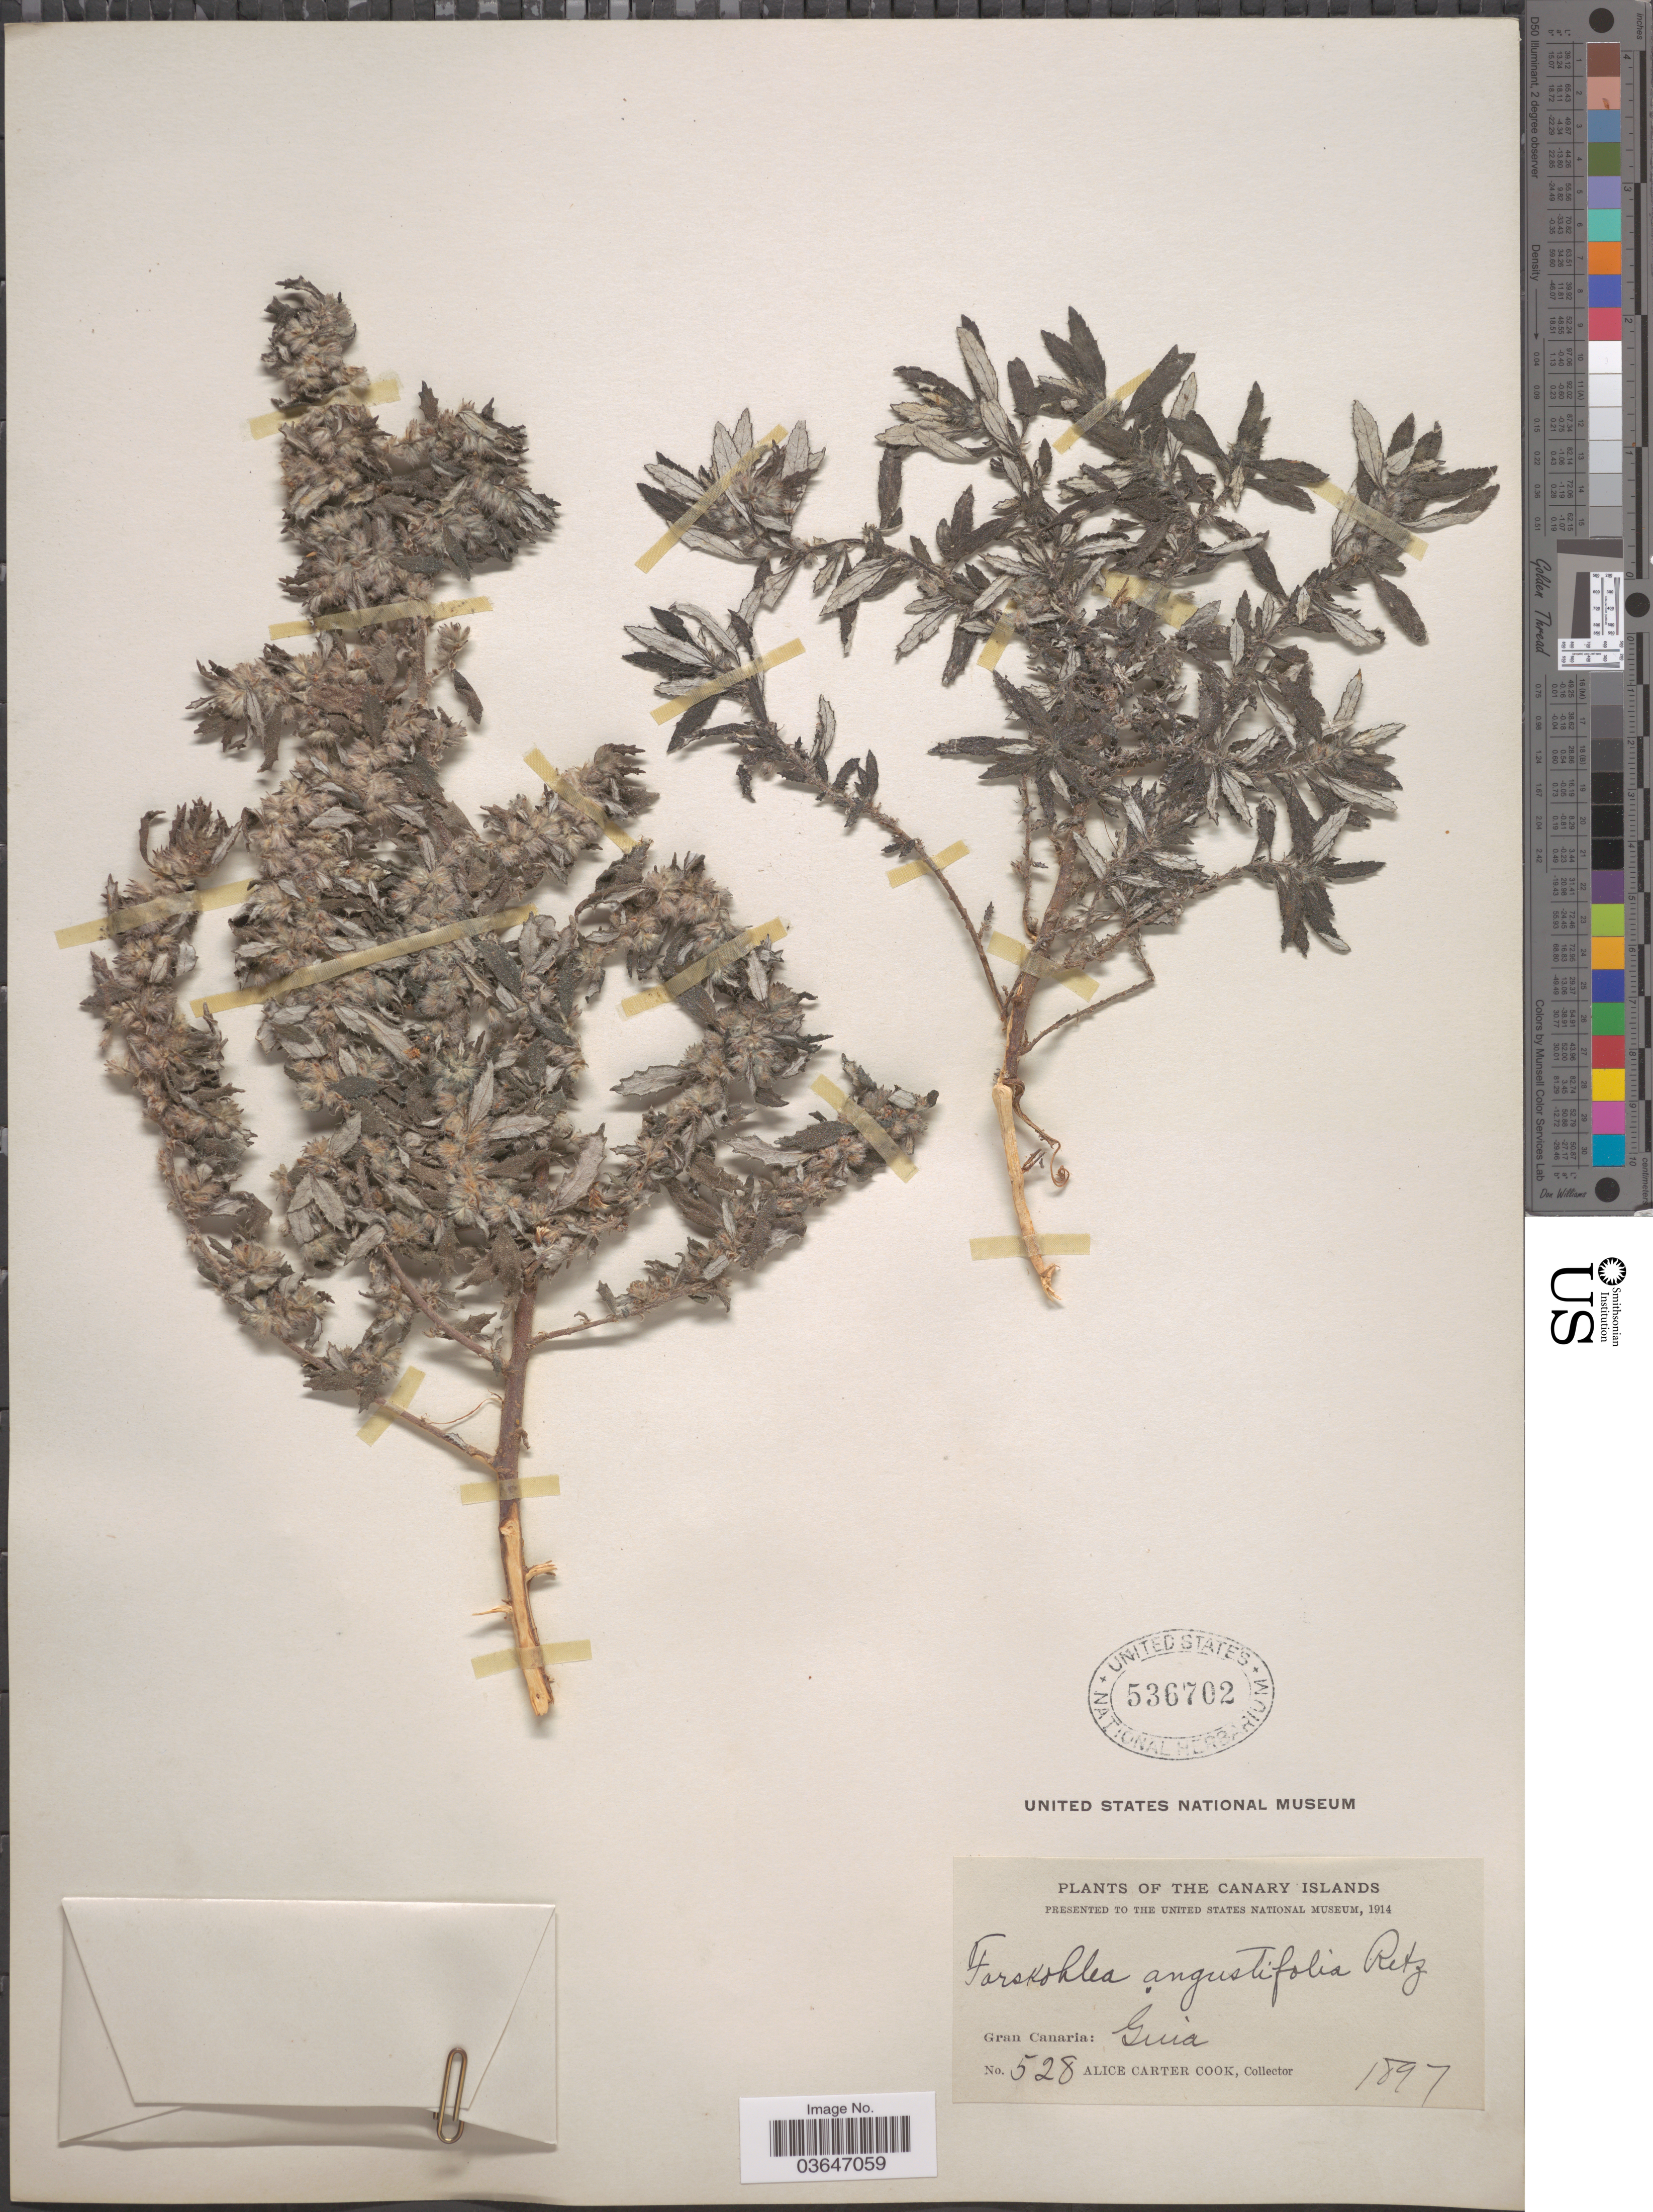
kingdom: Plantae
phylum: Tracheophyta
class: Magnoliopsida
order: Rosales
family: Urticaceae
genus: Forsskaolea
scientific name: Forsskaolea angustifolia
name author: Retz.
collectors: Alice C. Cook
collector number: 528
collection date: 1897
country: Spain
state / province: Canarias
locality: The Canary Islands. Gran Canaria: Guia.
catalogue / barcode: US 536702